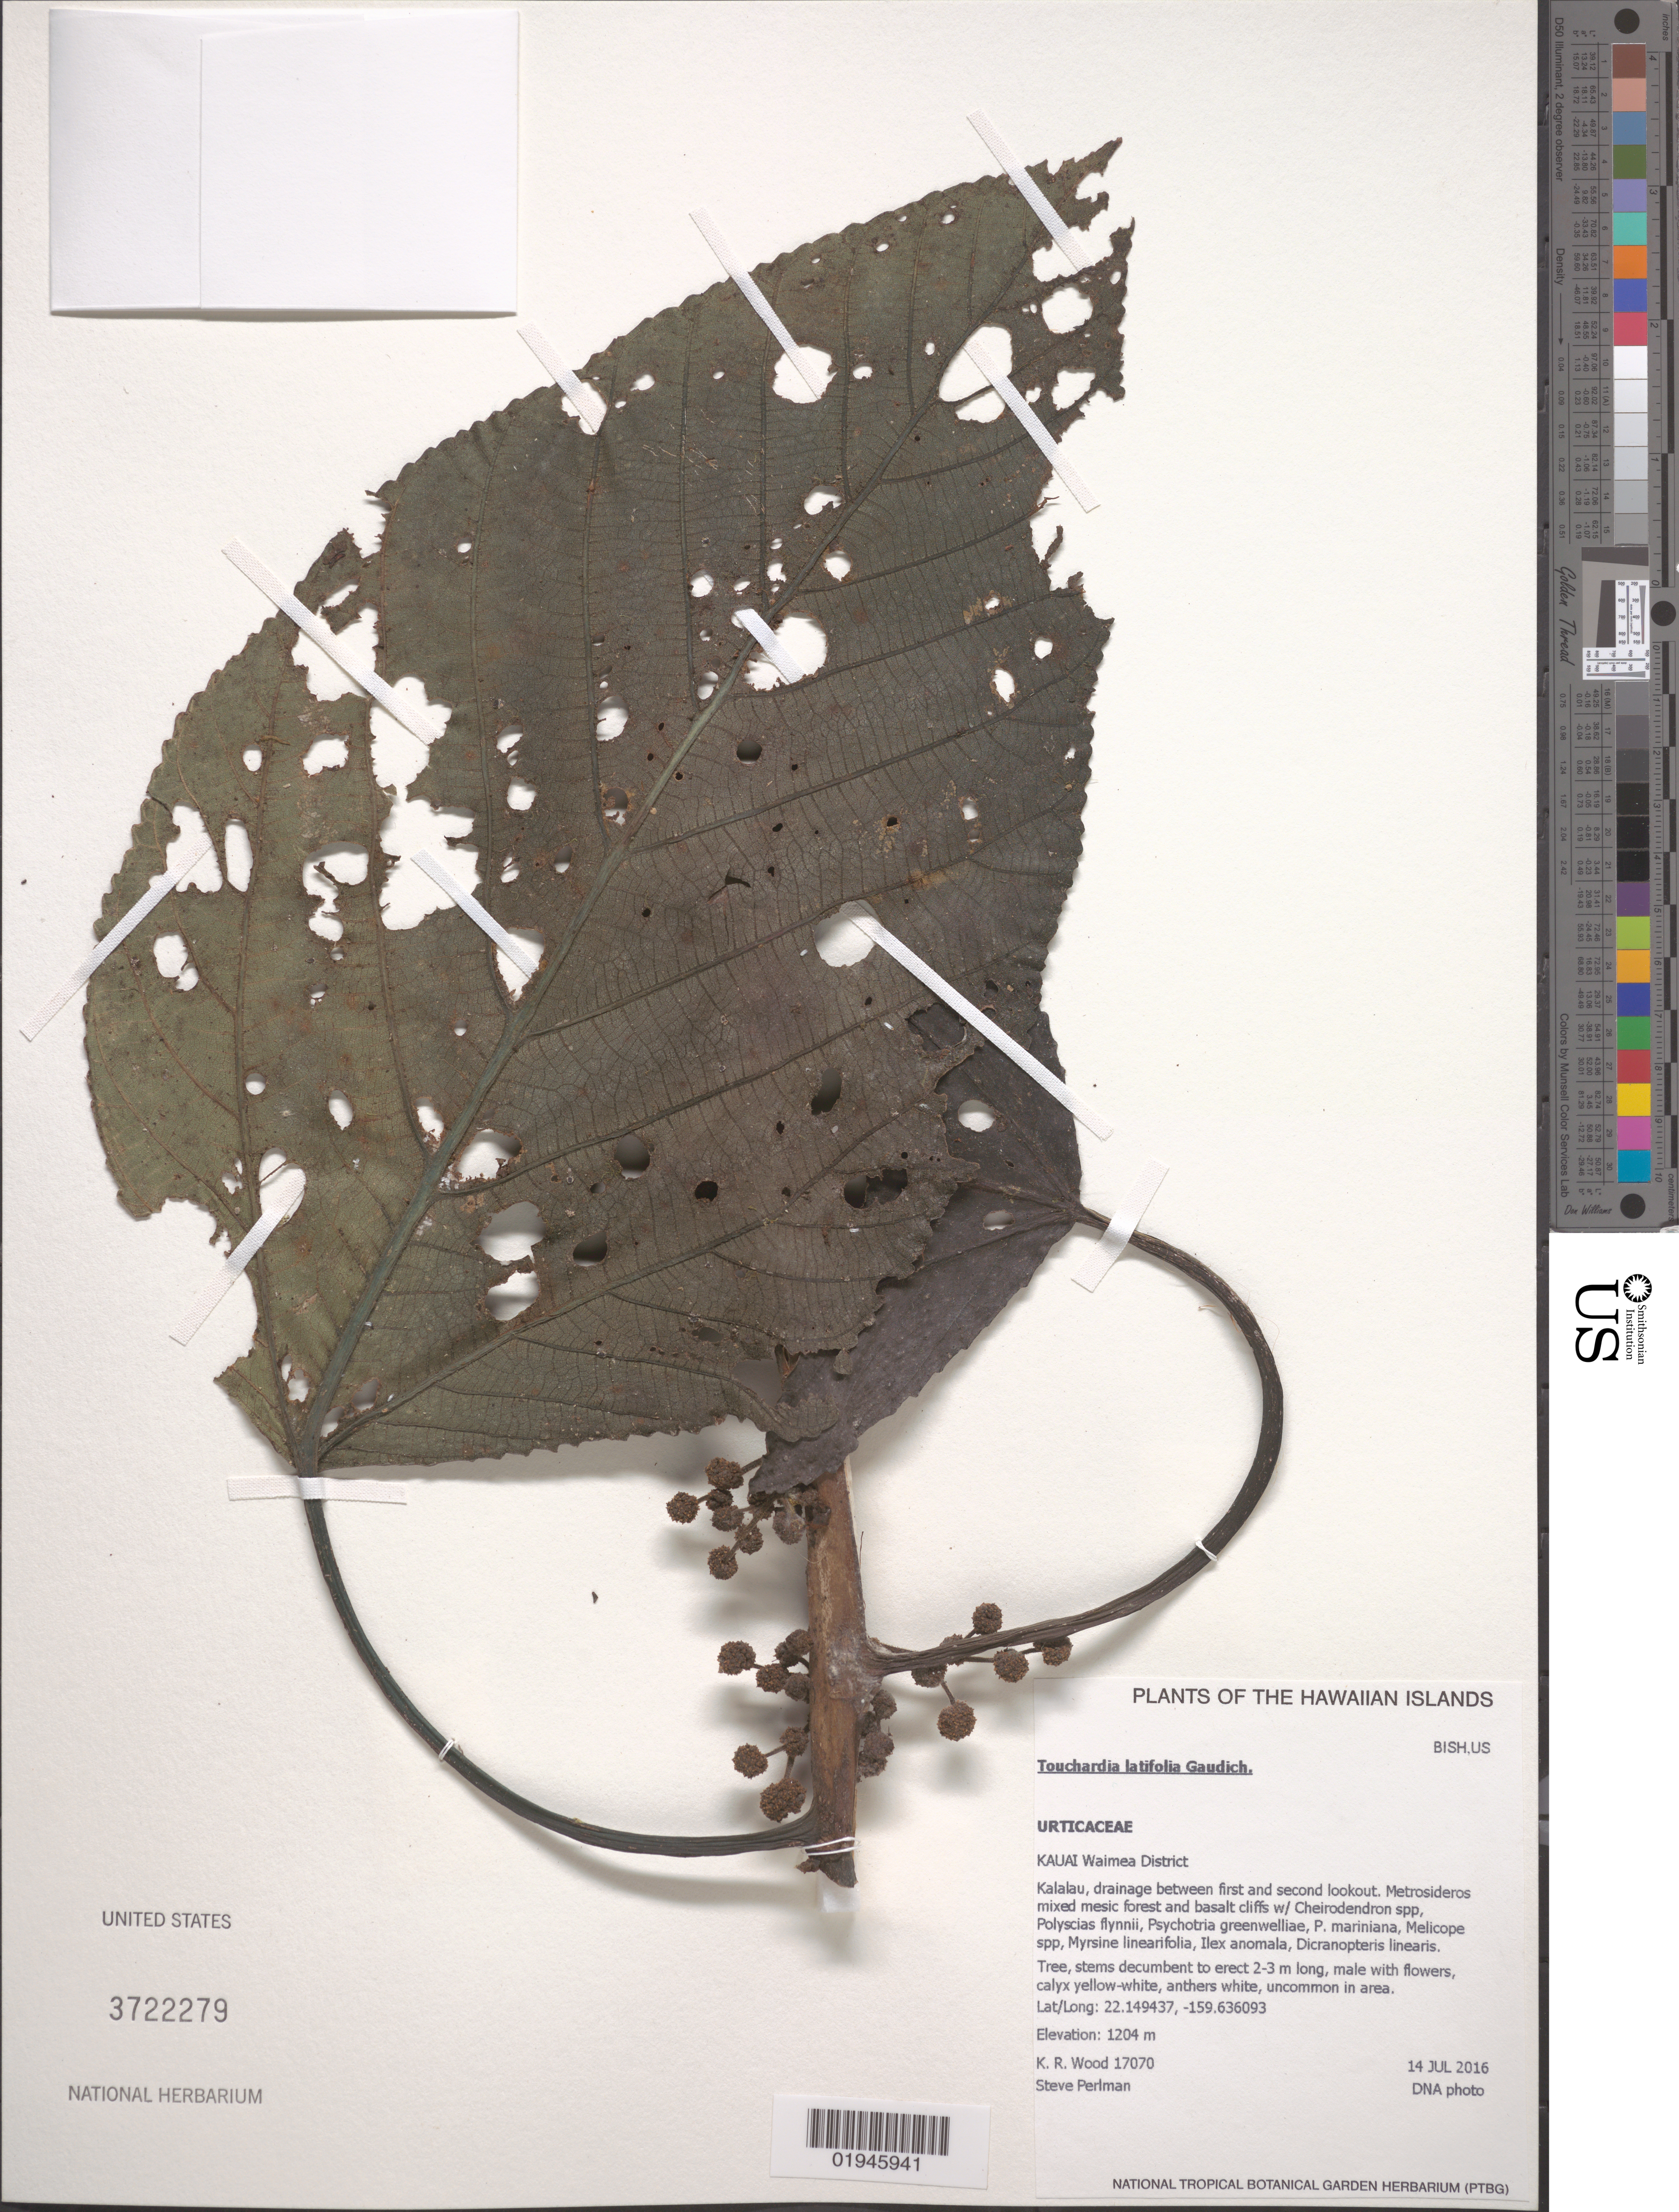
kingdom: Plantae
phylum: Tracheophyta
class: Magnoliopsida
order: Rosales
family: Urticaceae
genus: Touchardia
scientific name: Touchardia latifolia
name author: Gaudich.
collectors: K. R. Wood & S. P. Perlman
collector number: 17070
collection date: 2016-07-14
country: United States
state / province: Hawaii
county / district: Kauai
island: Kaua'i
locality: Waimea District, Kalalau, drainage between first and seocnd lookout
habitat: Mixed mesic forest and basalt cliffs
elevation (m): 1204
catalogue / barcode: US 3722279